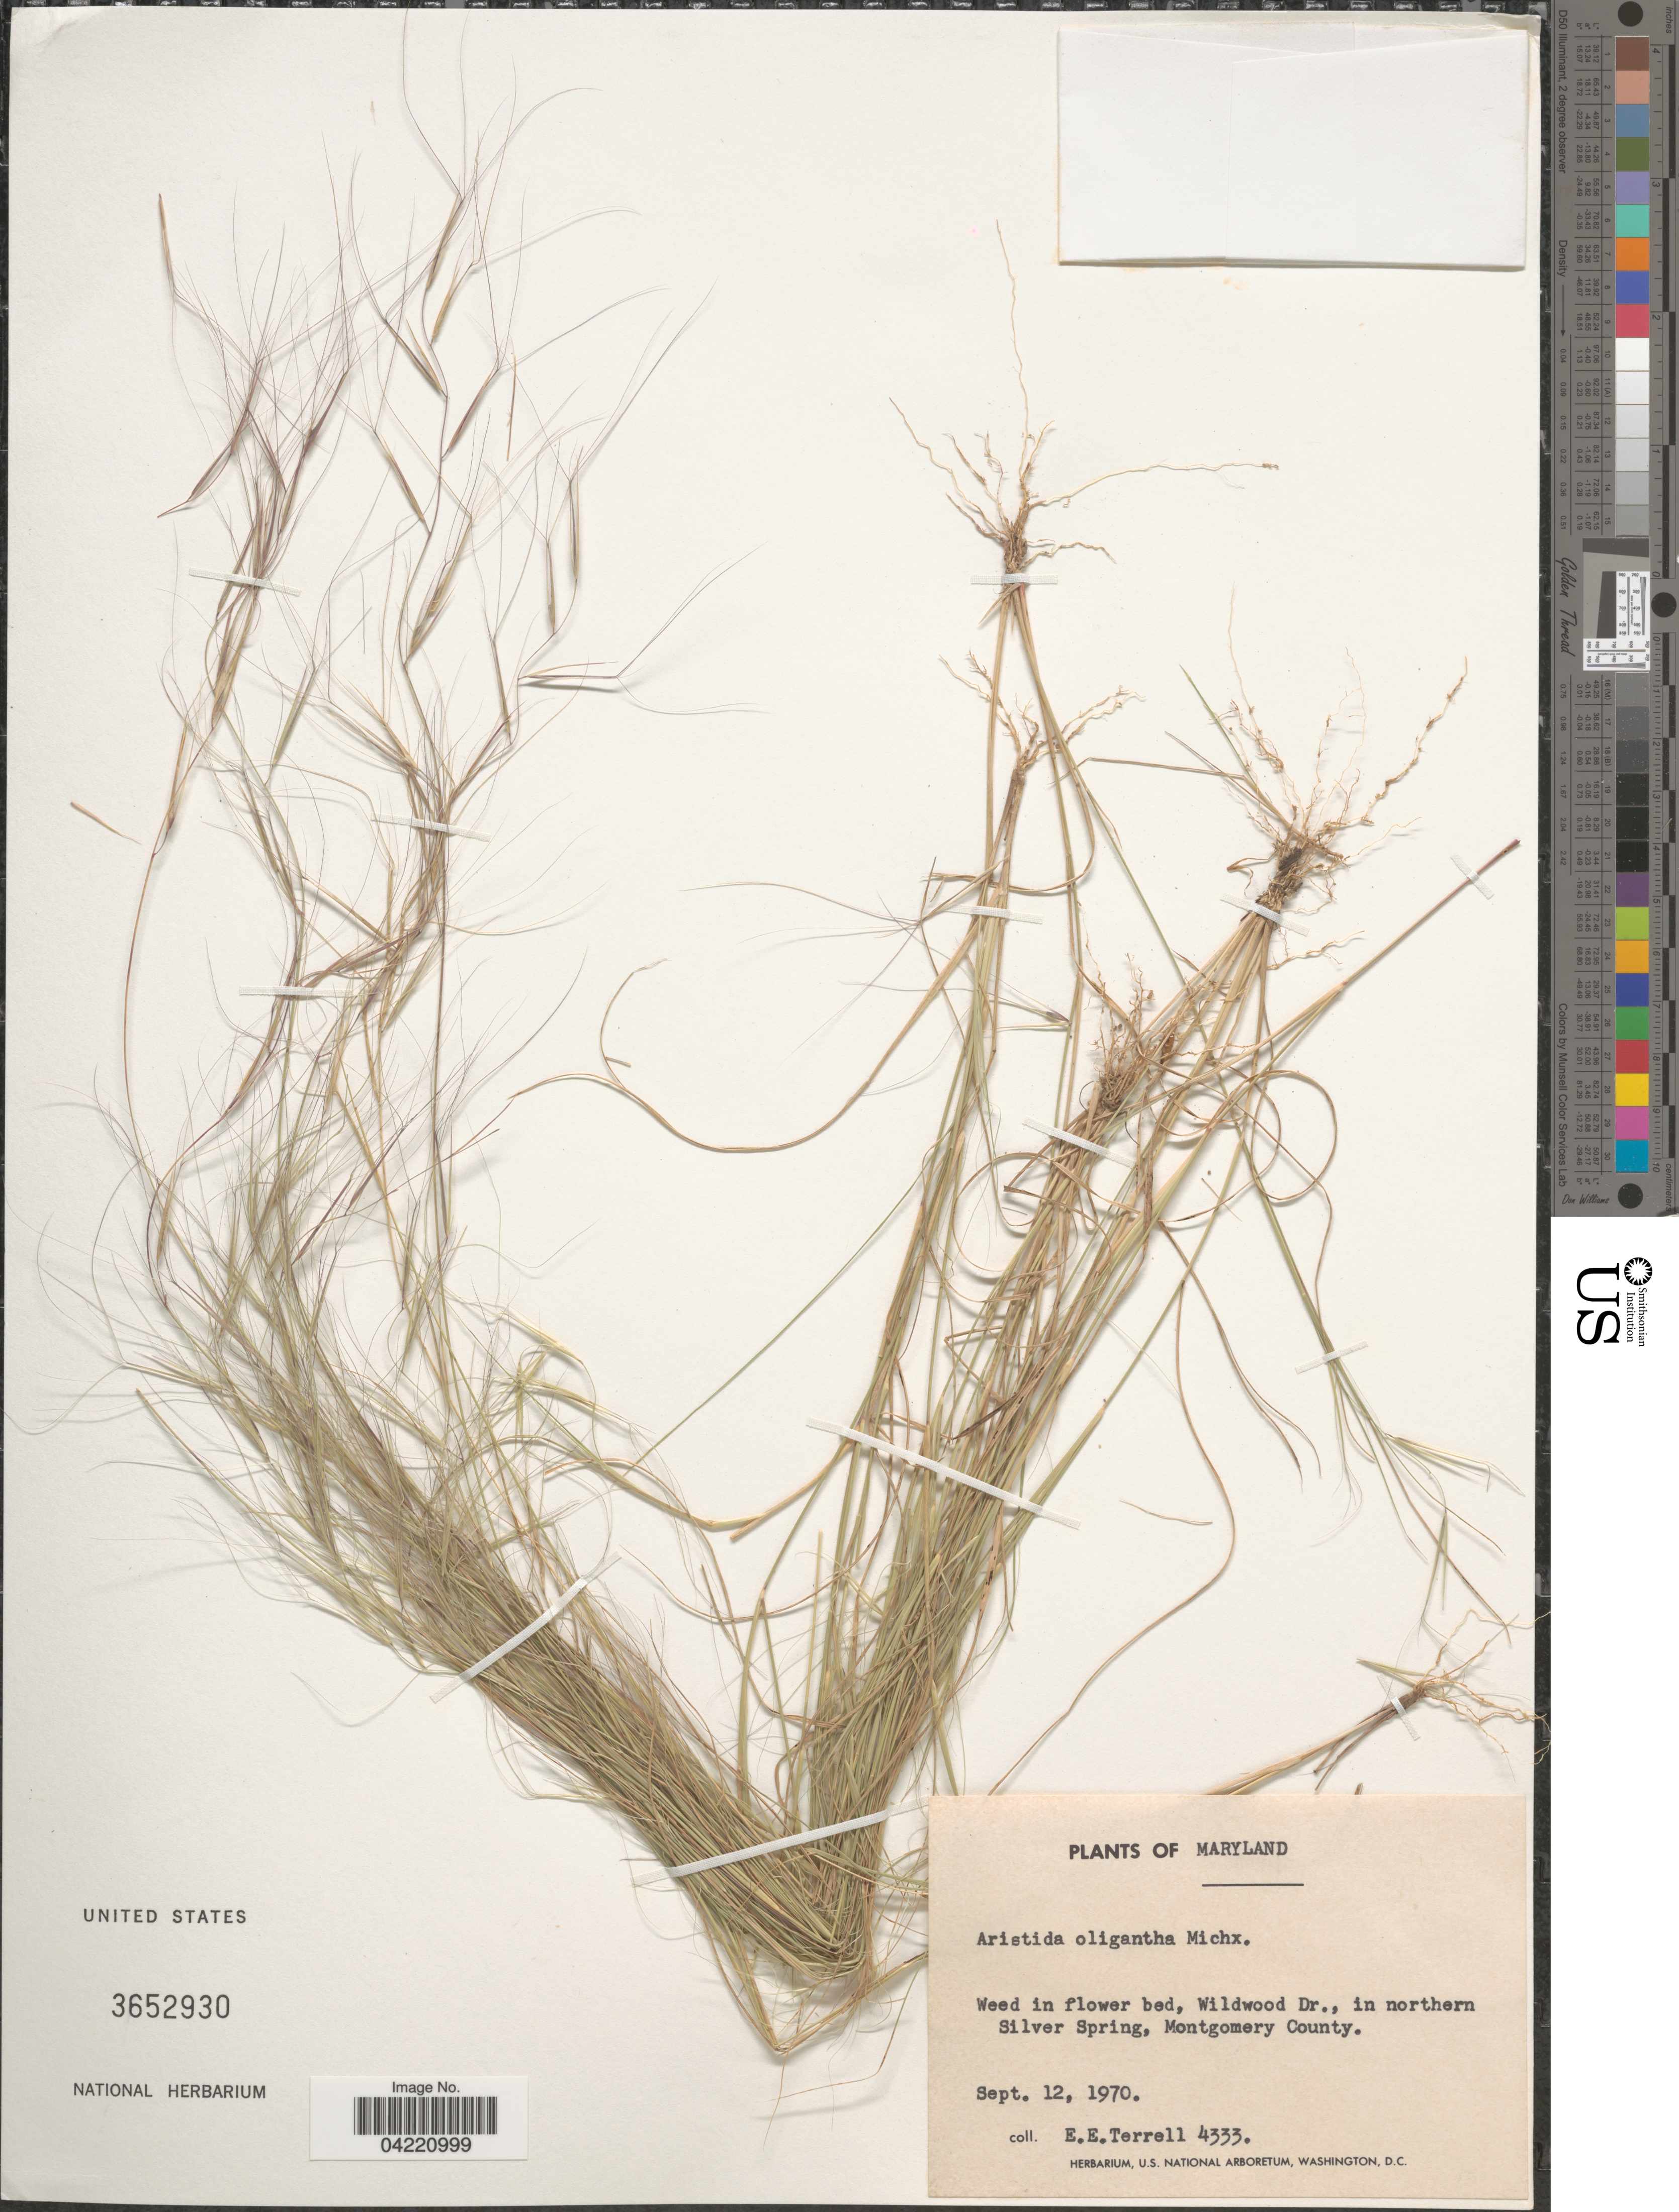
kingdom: Plantae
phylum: Tracheophyta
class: Liliopsida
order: Poales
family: Poaceae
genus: Aristida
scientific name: Aristida oligantha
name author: Michx.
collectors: E. E. Terrell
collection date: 1970-09-12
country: United States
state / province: Maryland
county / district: Montgomery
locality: Weed in flower bed, Wildwood Dr., in northern Silver Spring, Montgomery County.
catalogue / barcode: US 3652930